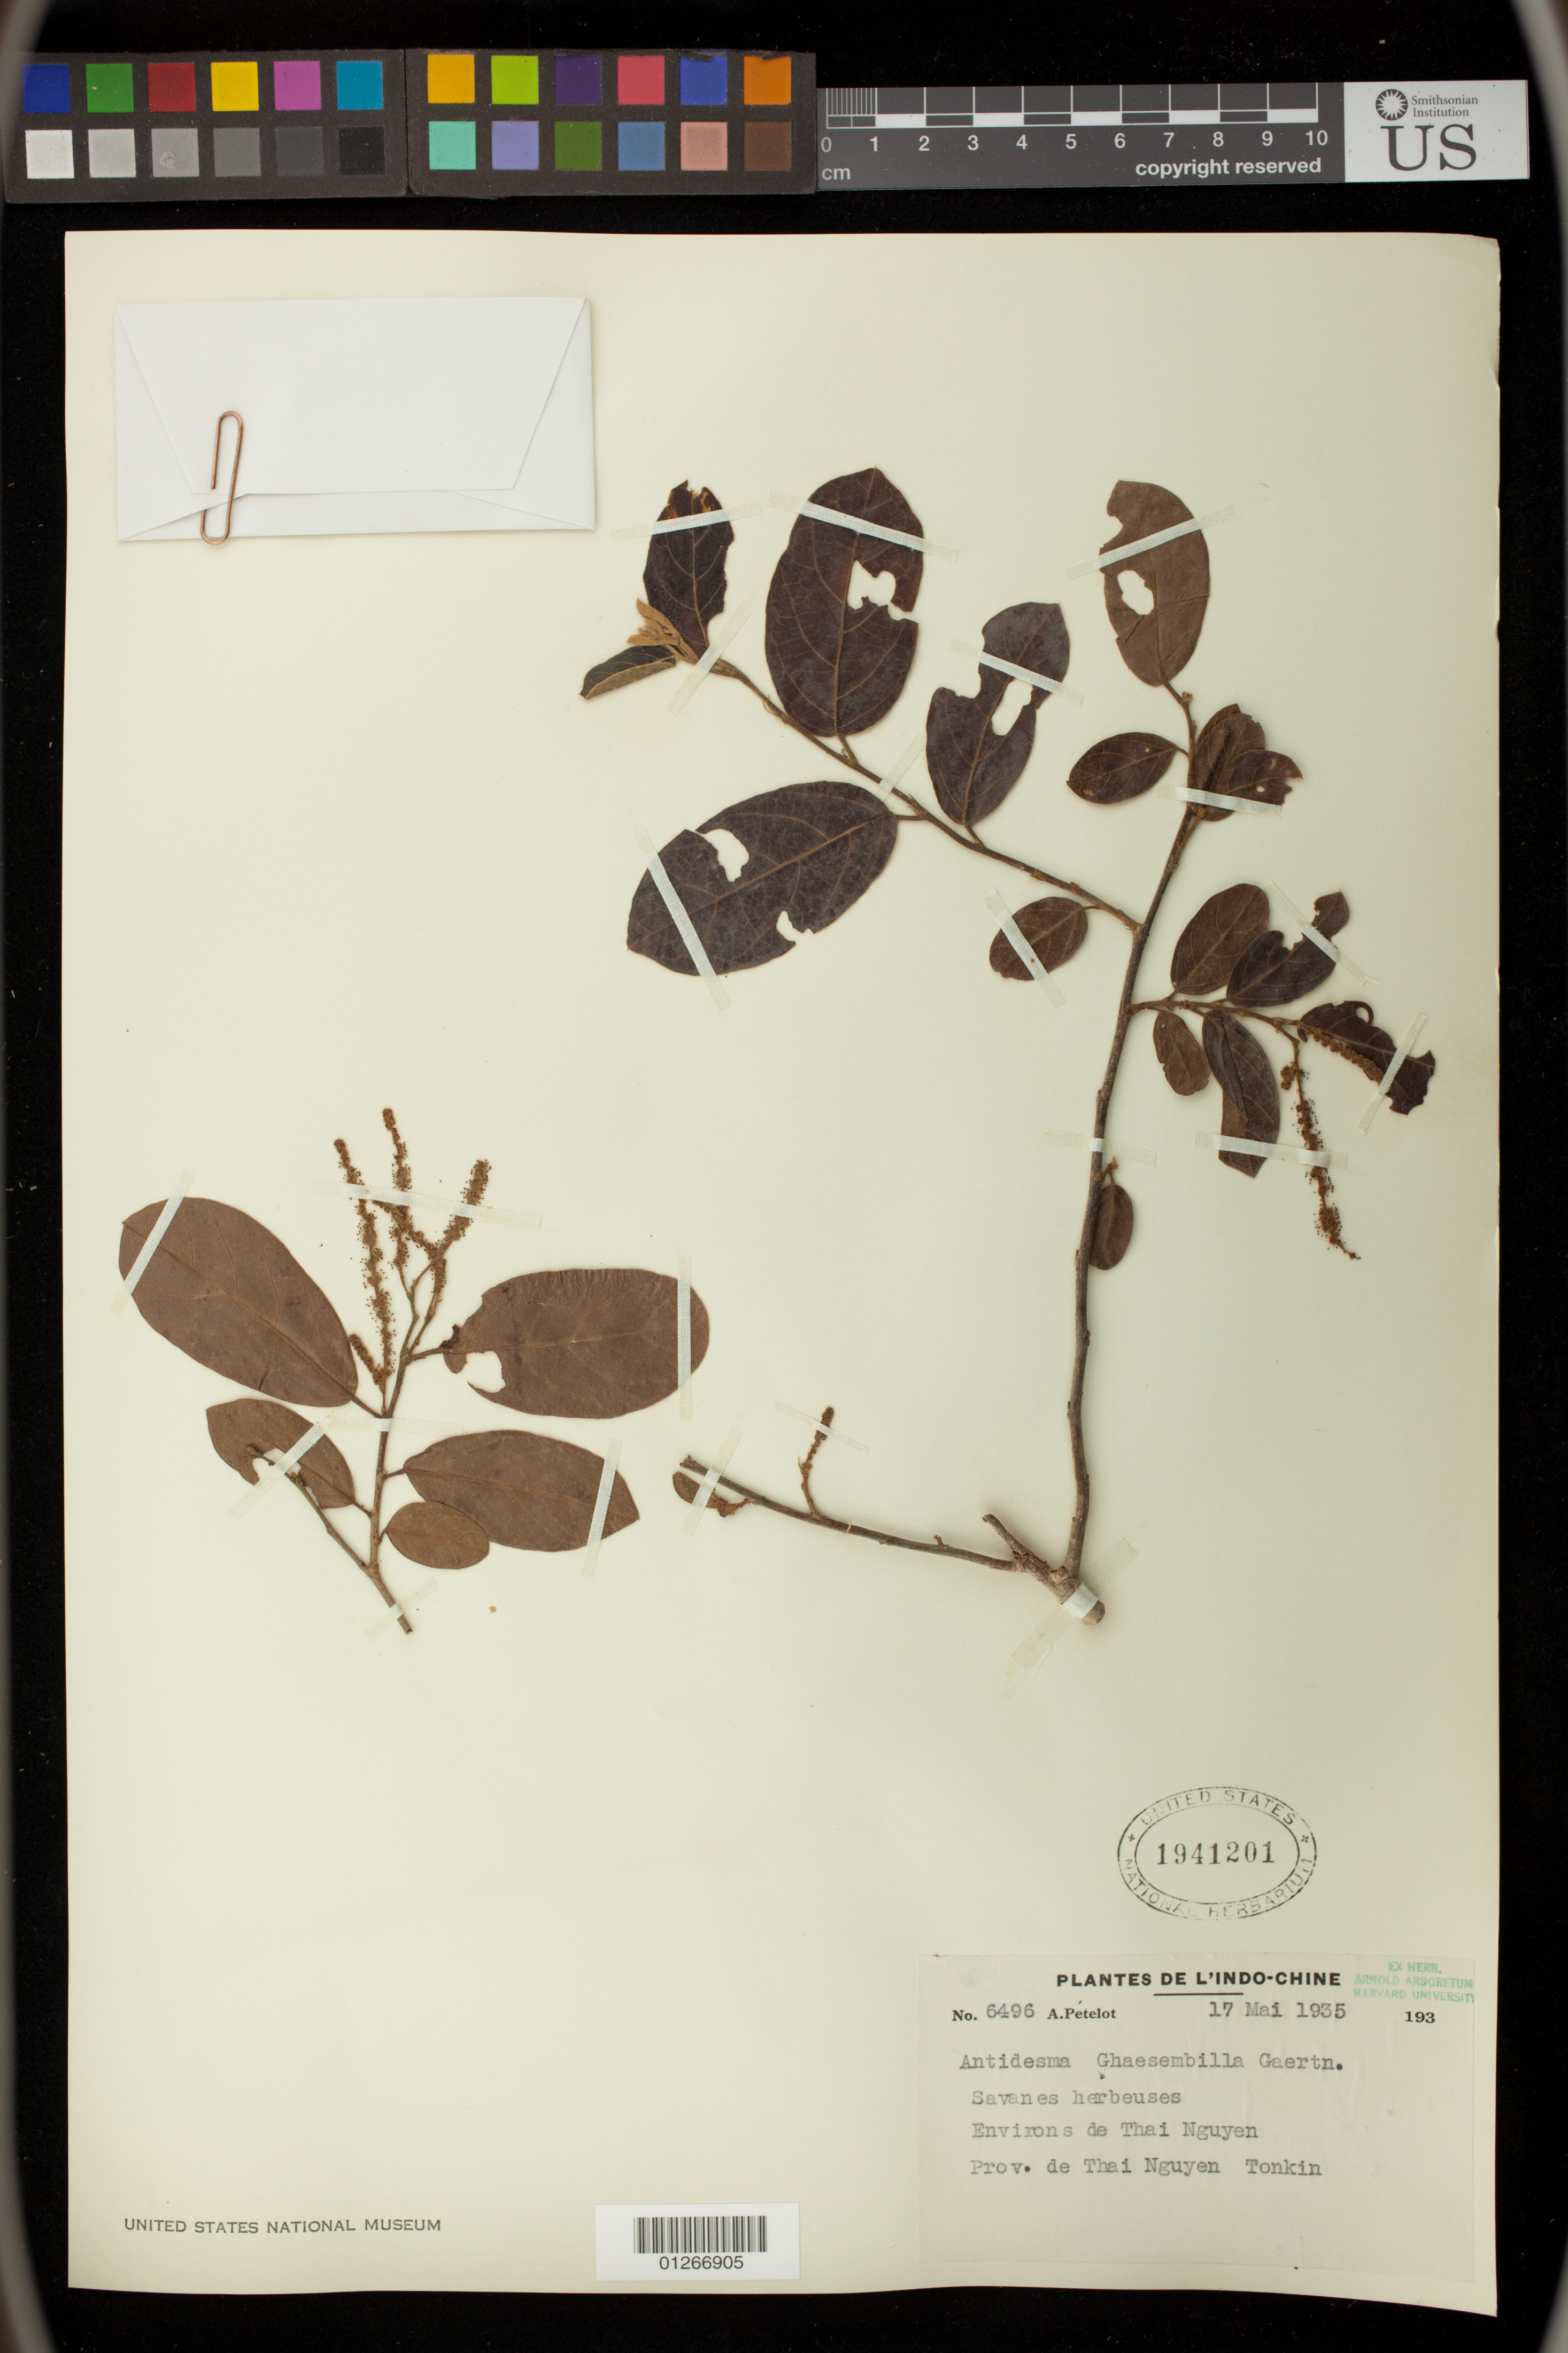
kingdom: Plantae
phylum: Tracheophyta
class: Magnoliopsida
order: Malpighiales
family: Phyllanthaceae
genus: Antidesma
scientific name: Antidesma ghaesembilla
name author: Gaertn.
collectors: A. Petelot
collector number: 6496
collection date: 1935-05-17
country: Vietnam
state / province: Thái Nguyên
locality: Environs de Thai Ngyen, Tonkin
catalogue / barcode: US 1941201